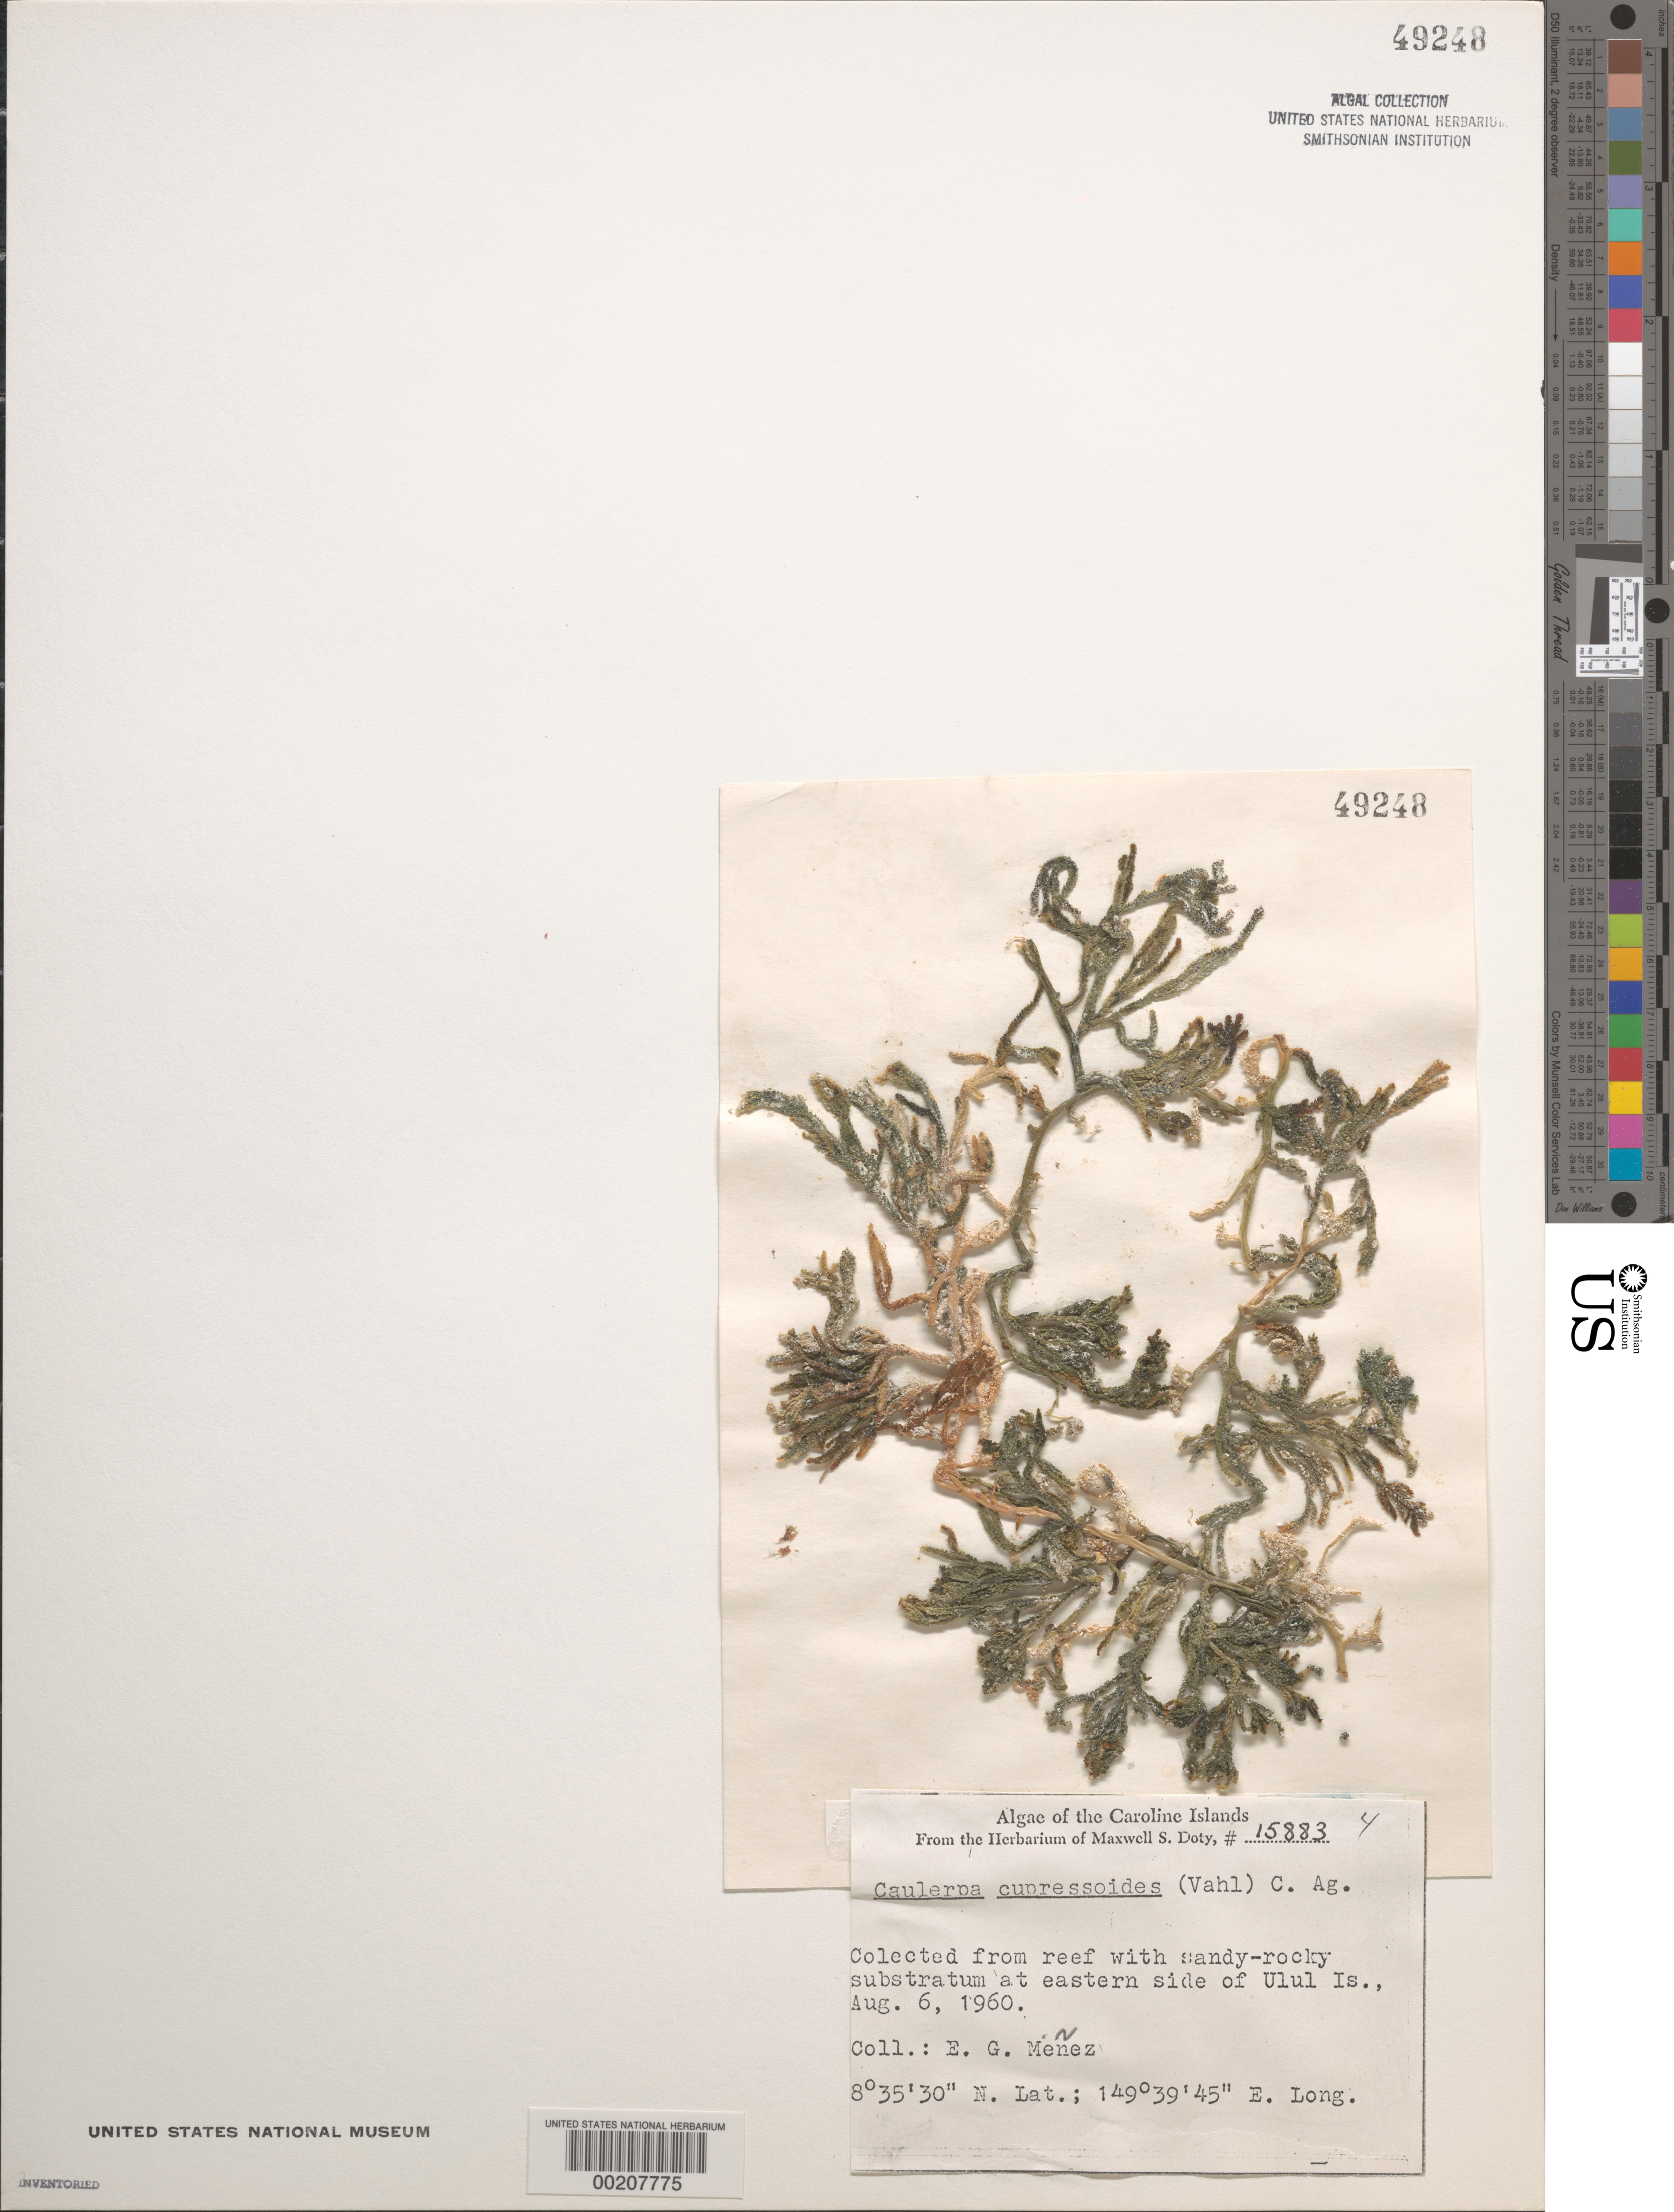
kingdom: Plantae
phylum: Chlorophyta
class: Ulvophyceae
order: Bryopsidales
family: Caulerpaceae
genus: Caulerpa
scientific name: Caulerpa cupressoides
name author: (Vahl) C. Agardh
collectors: Meñez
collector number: MSD 15883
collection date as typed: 06 Aug 1960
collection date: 1960-08-06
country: Micronesia, Federated States of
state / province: Truk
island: Namonuito Atoll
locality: Ulal Islet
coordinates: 8 35' 30" N, 149 39' 45" E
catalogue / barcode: US 49248